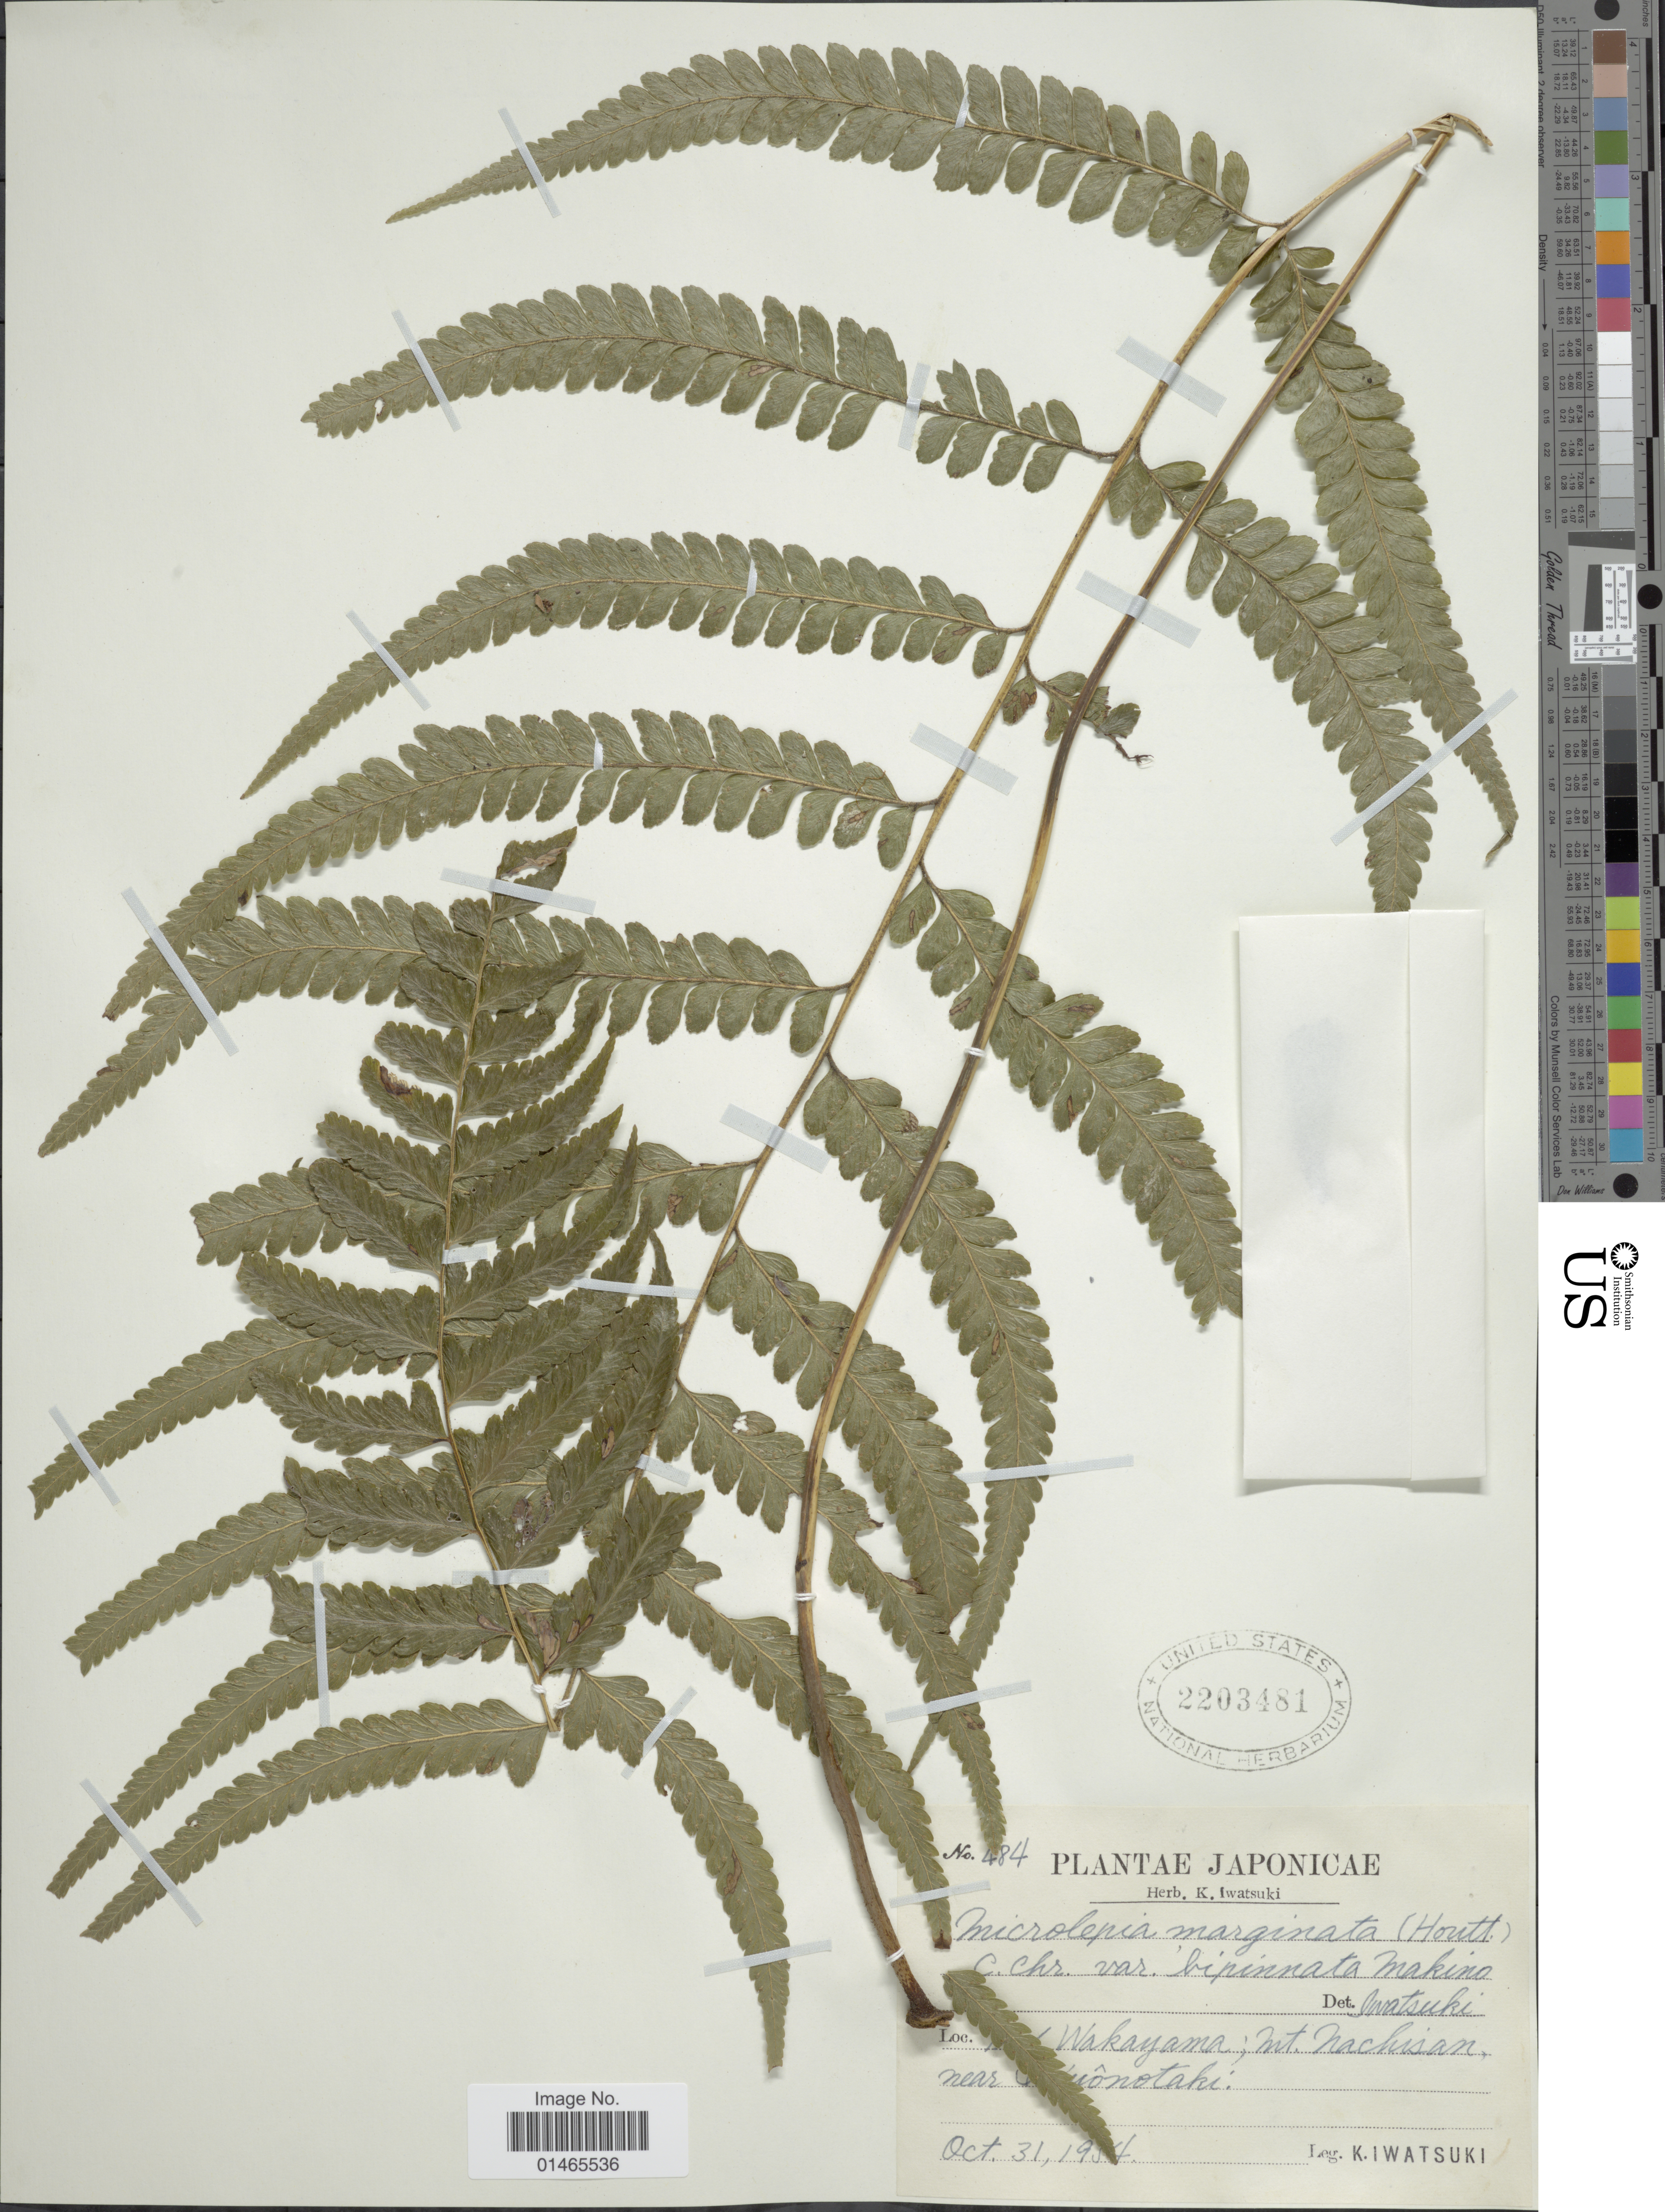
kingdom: Plantae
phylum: Tracheophyta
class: Polypodiopsida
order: Polypodiales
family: Dennstaedtiaceae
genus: Microlepia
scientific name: Microlepia marginata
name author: (Houtt.) C. Chr.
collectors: K. Iwatsuki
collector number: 484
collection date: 1954-10-31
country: Japan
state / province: Wakayama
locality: Mt. Nachisan near [illegible text]onotaki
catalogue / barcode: US 2203481